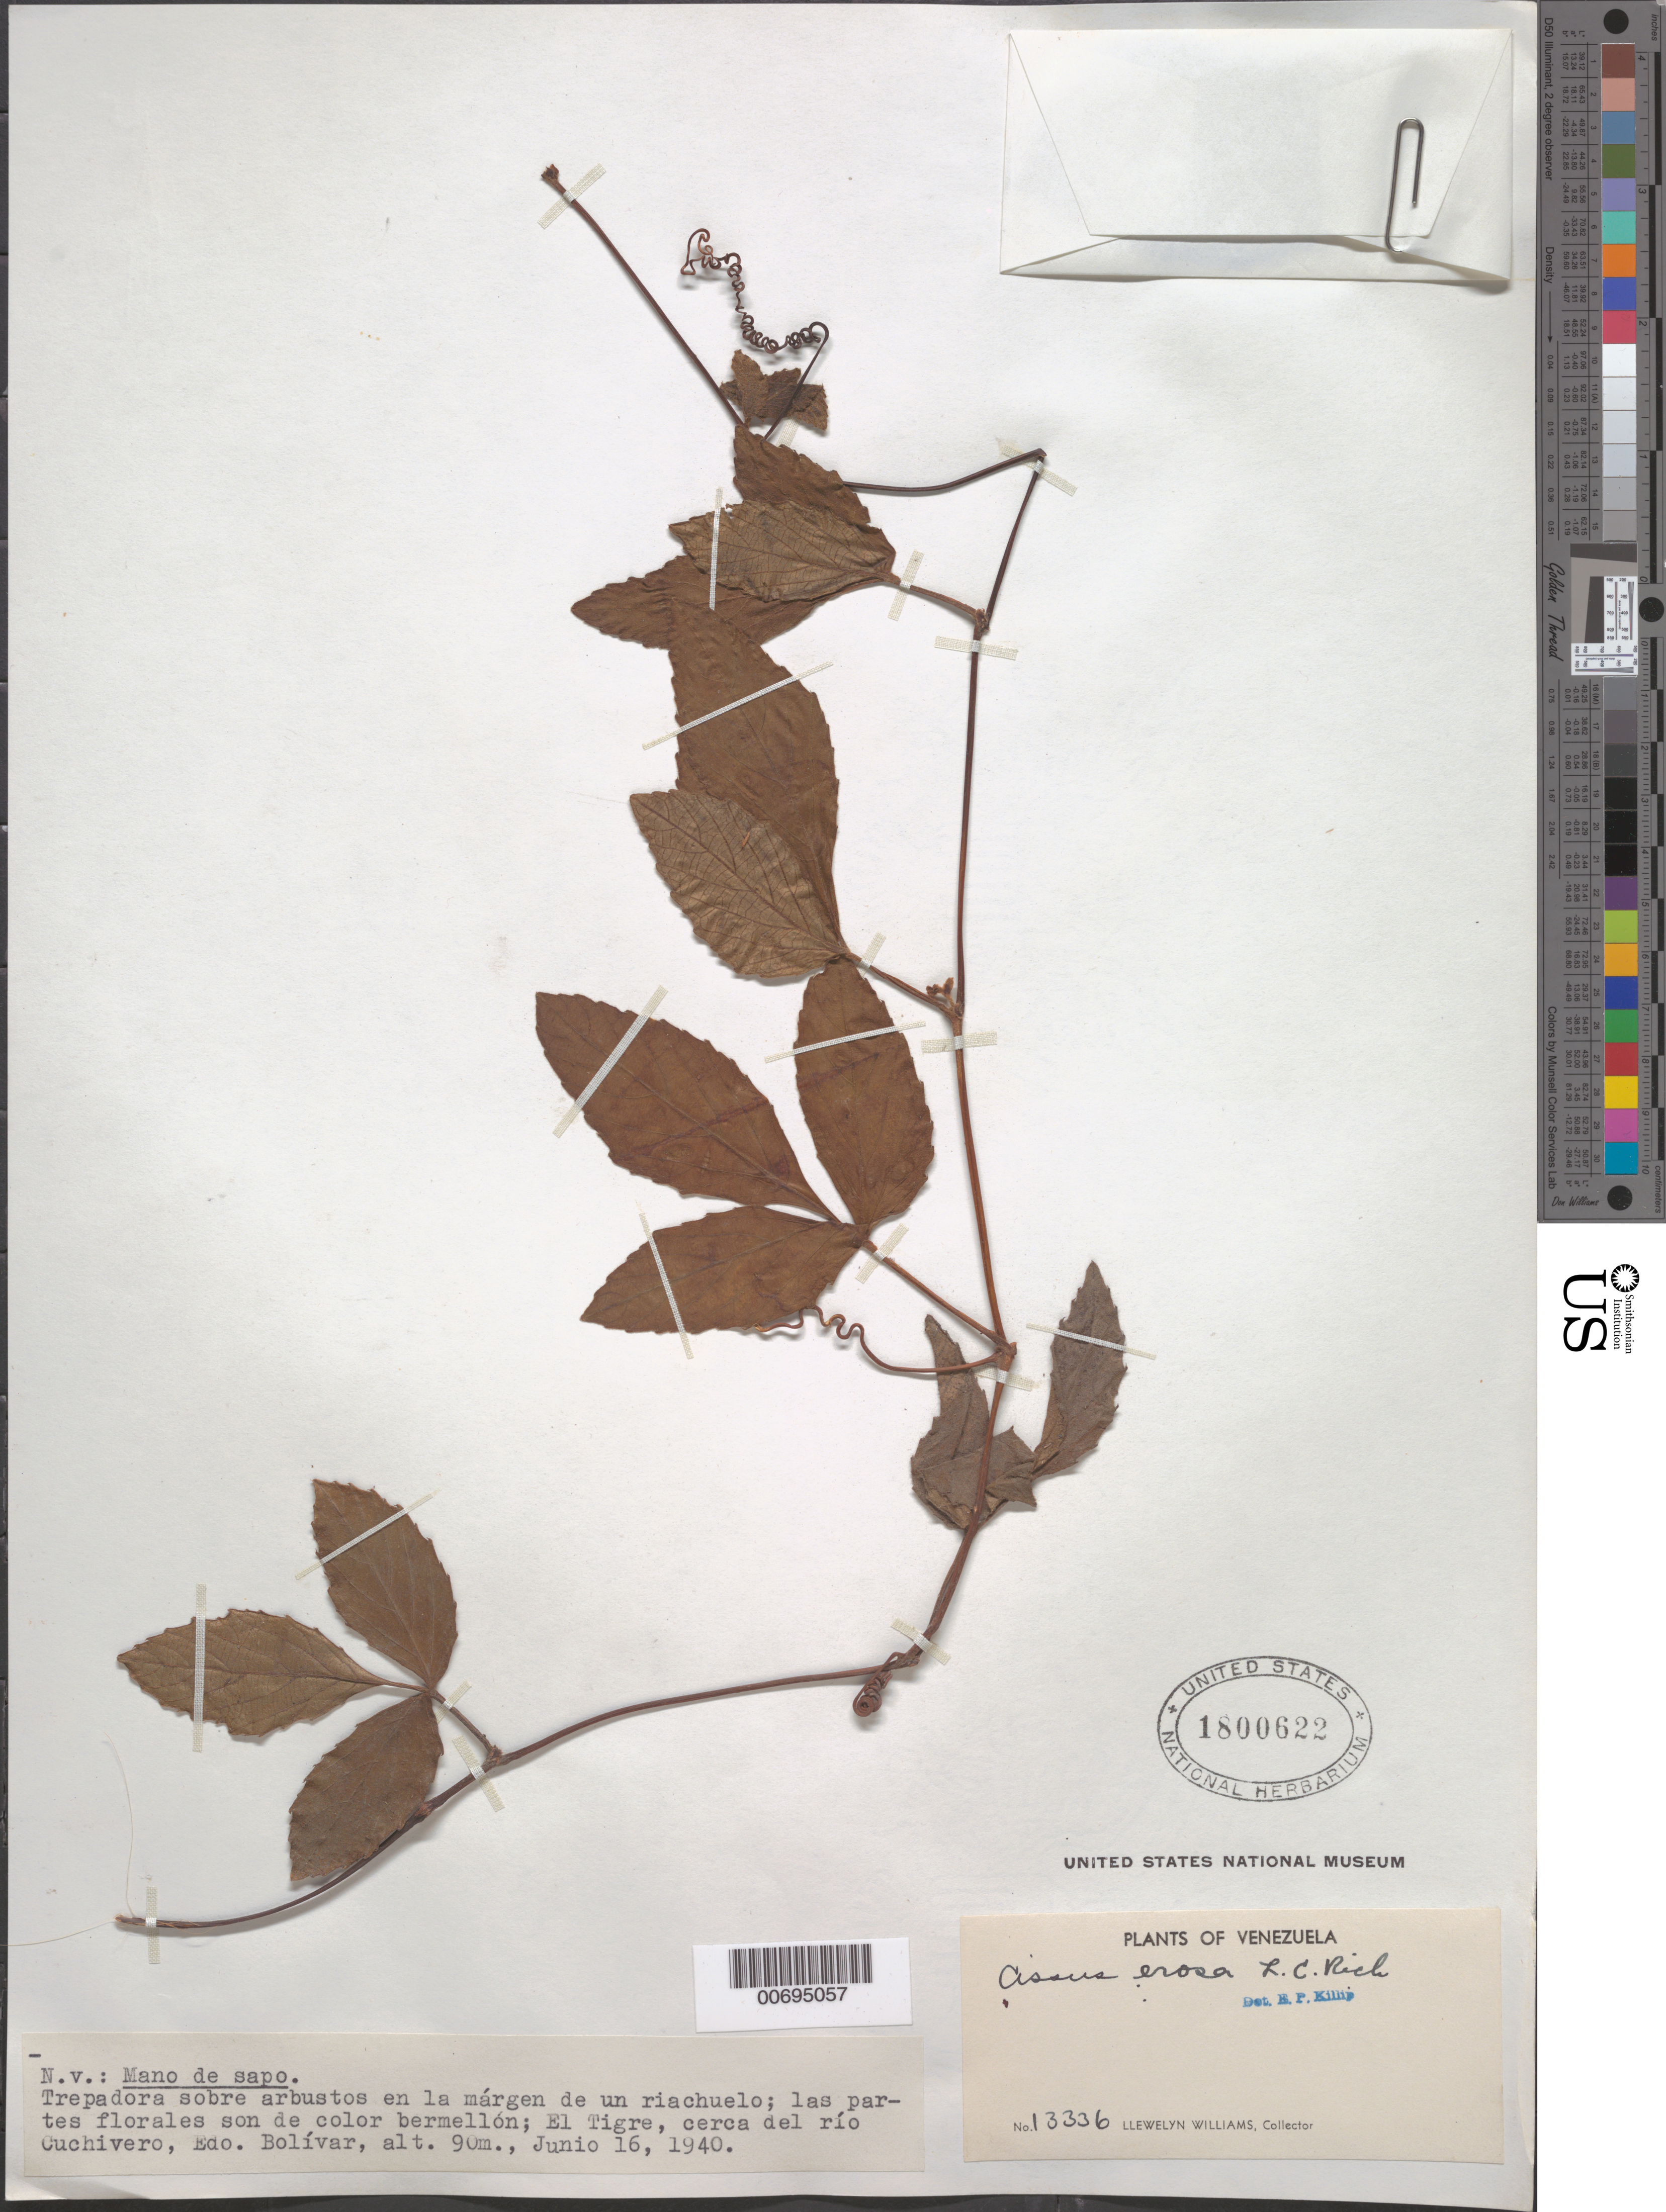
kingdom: Plantae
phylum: Tracheophyta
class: Magnoliopsida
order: Vitales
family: Vitaceae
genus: Cissus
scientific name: Cissus erosa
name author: Rich.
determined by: Killip, Ellsworth P.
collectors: Ll. Williams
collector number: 13336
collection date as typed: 16-Jun-40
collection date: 1940-06-16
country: Venezuela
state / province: Bolívar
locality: El Tigre, cerca de El Río Cuchivero; San Vicente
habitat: Margen de un riachuelo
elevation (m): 95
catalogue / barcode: US 1800622